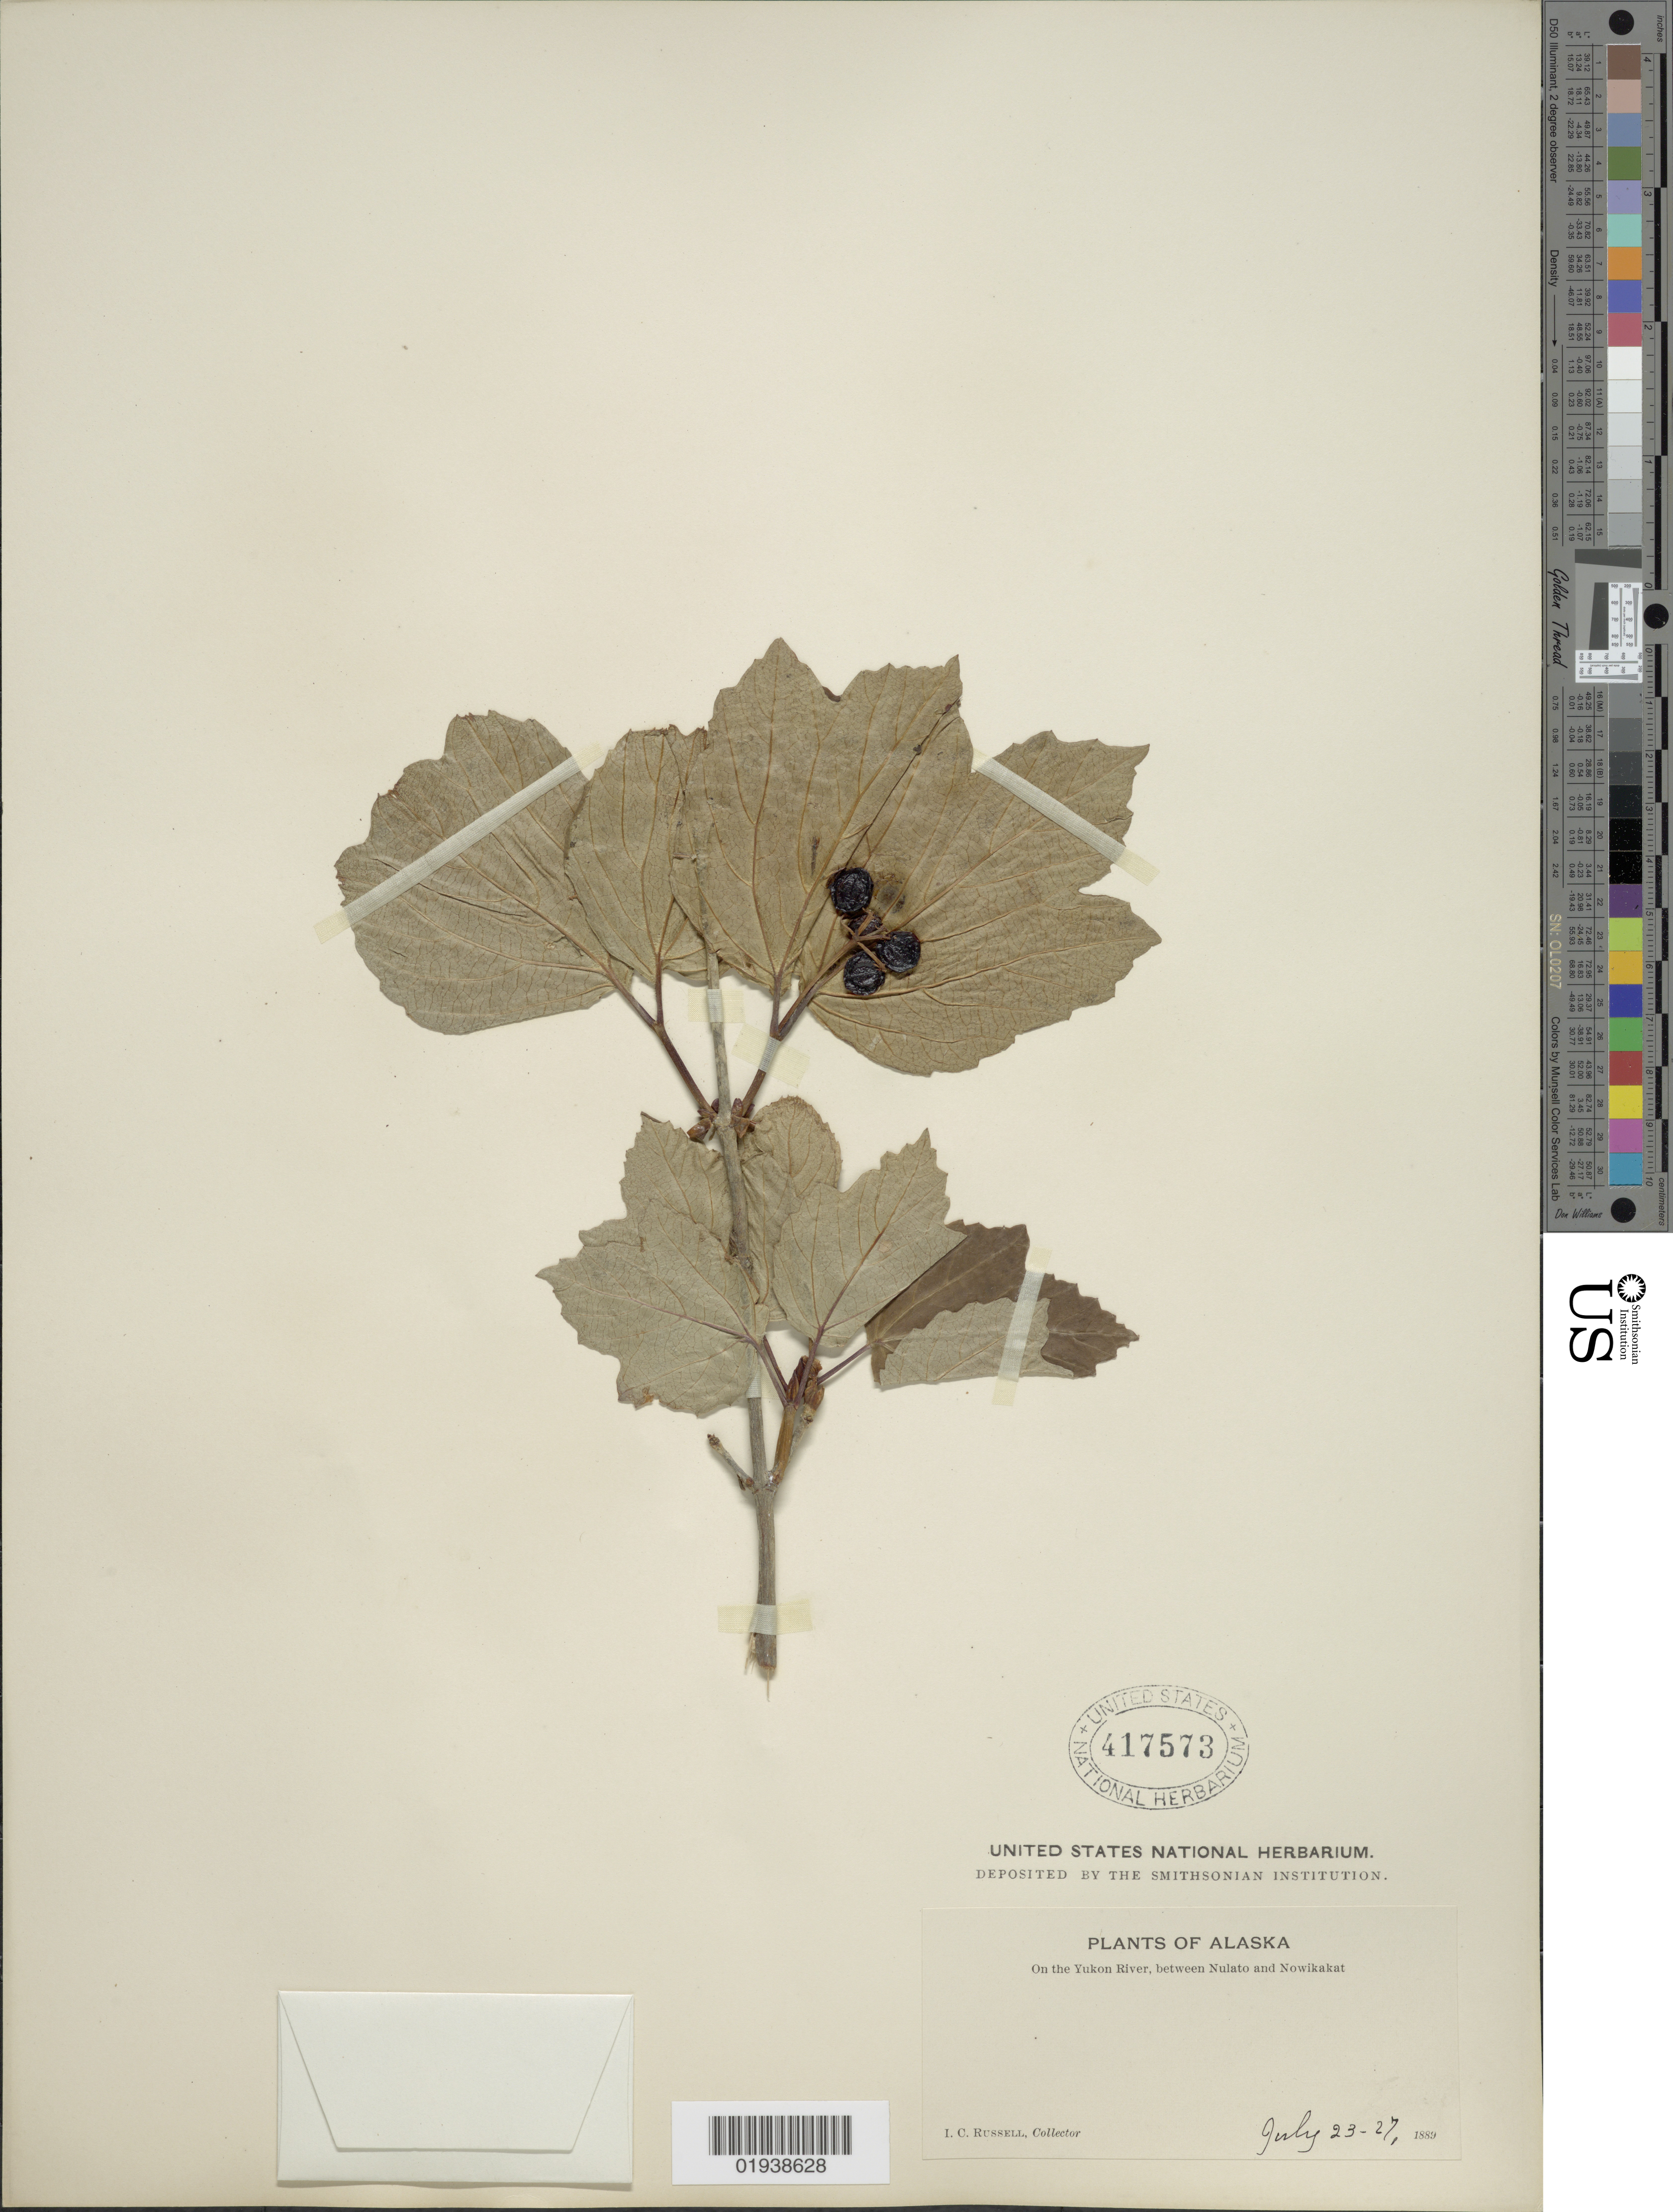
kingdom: Plantae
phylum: Tracheophyta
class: Magnoliopsida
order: Dipsacales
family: Viburnaceae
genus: Viburnum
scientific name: Viburnum edule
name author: (Michx.) Raf.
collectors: I. C. Russell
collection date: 1889-07-23/1889-07-27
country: United States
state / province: Alaska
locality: In the Yukon River, between Nulato and Nowikakat.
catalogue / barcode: US 417573